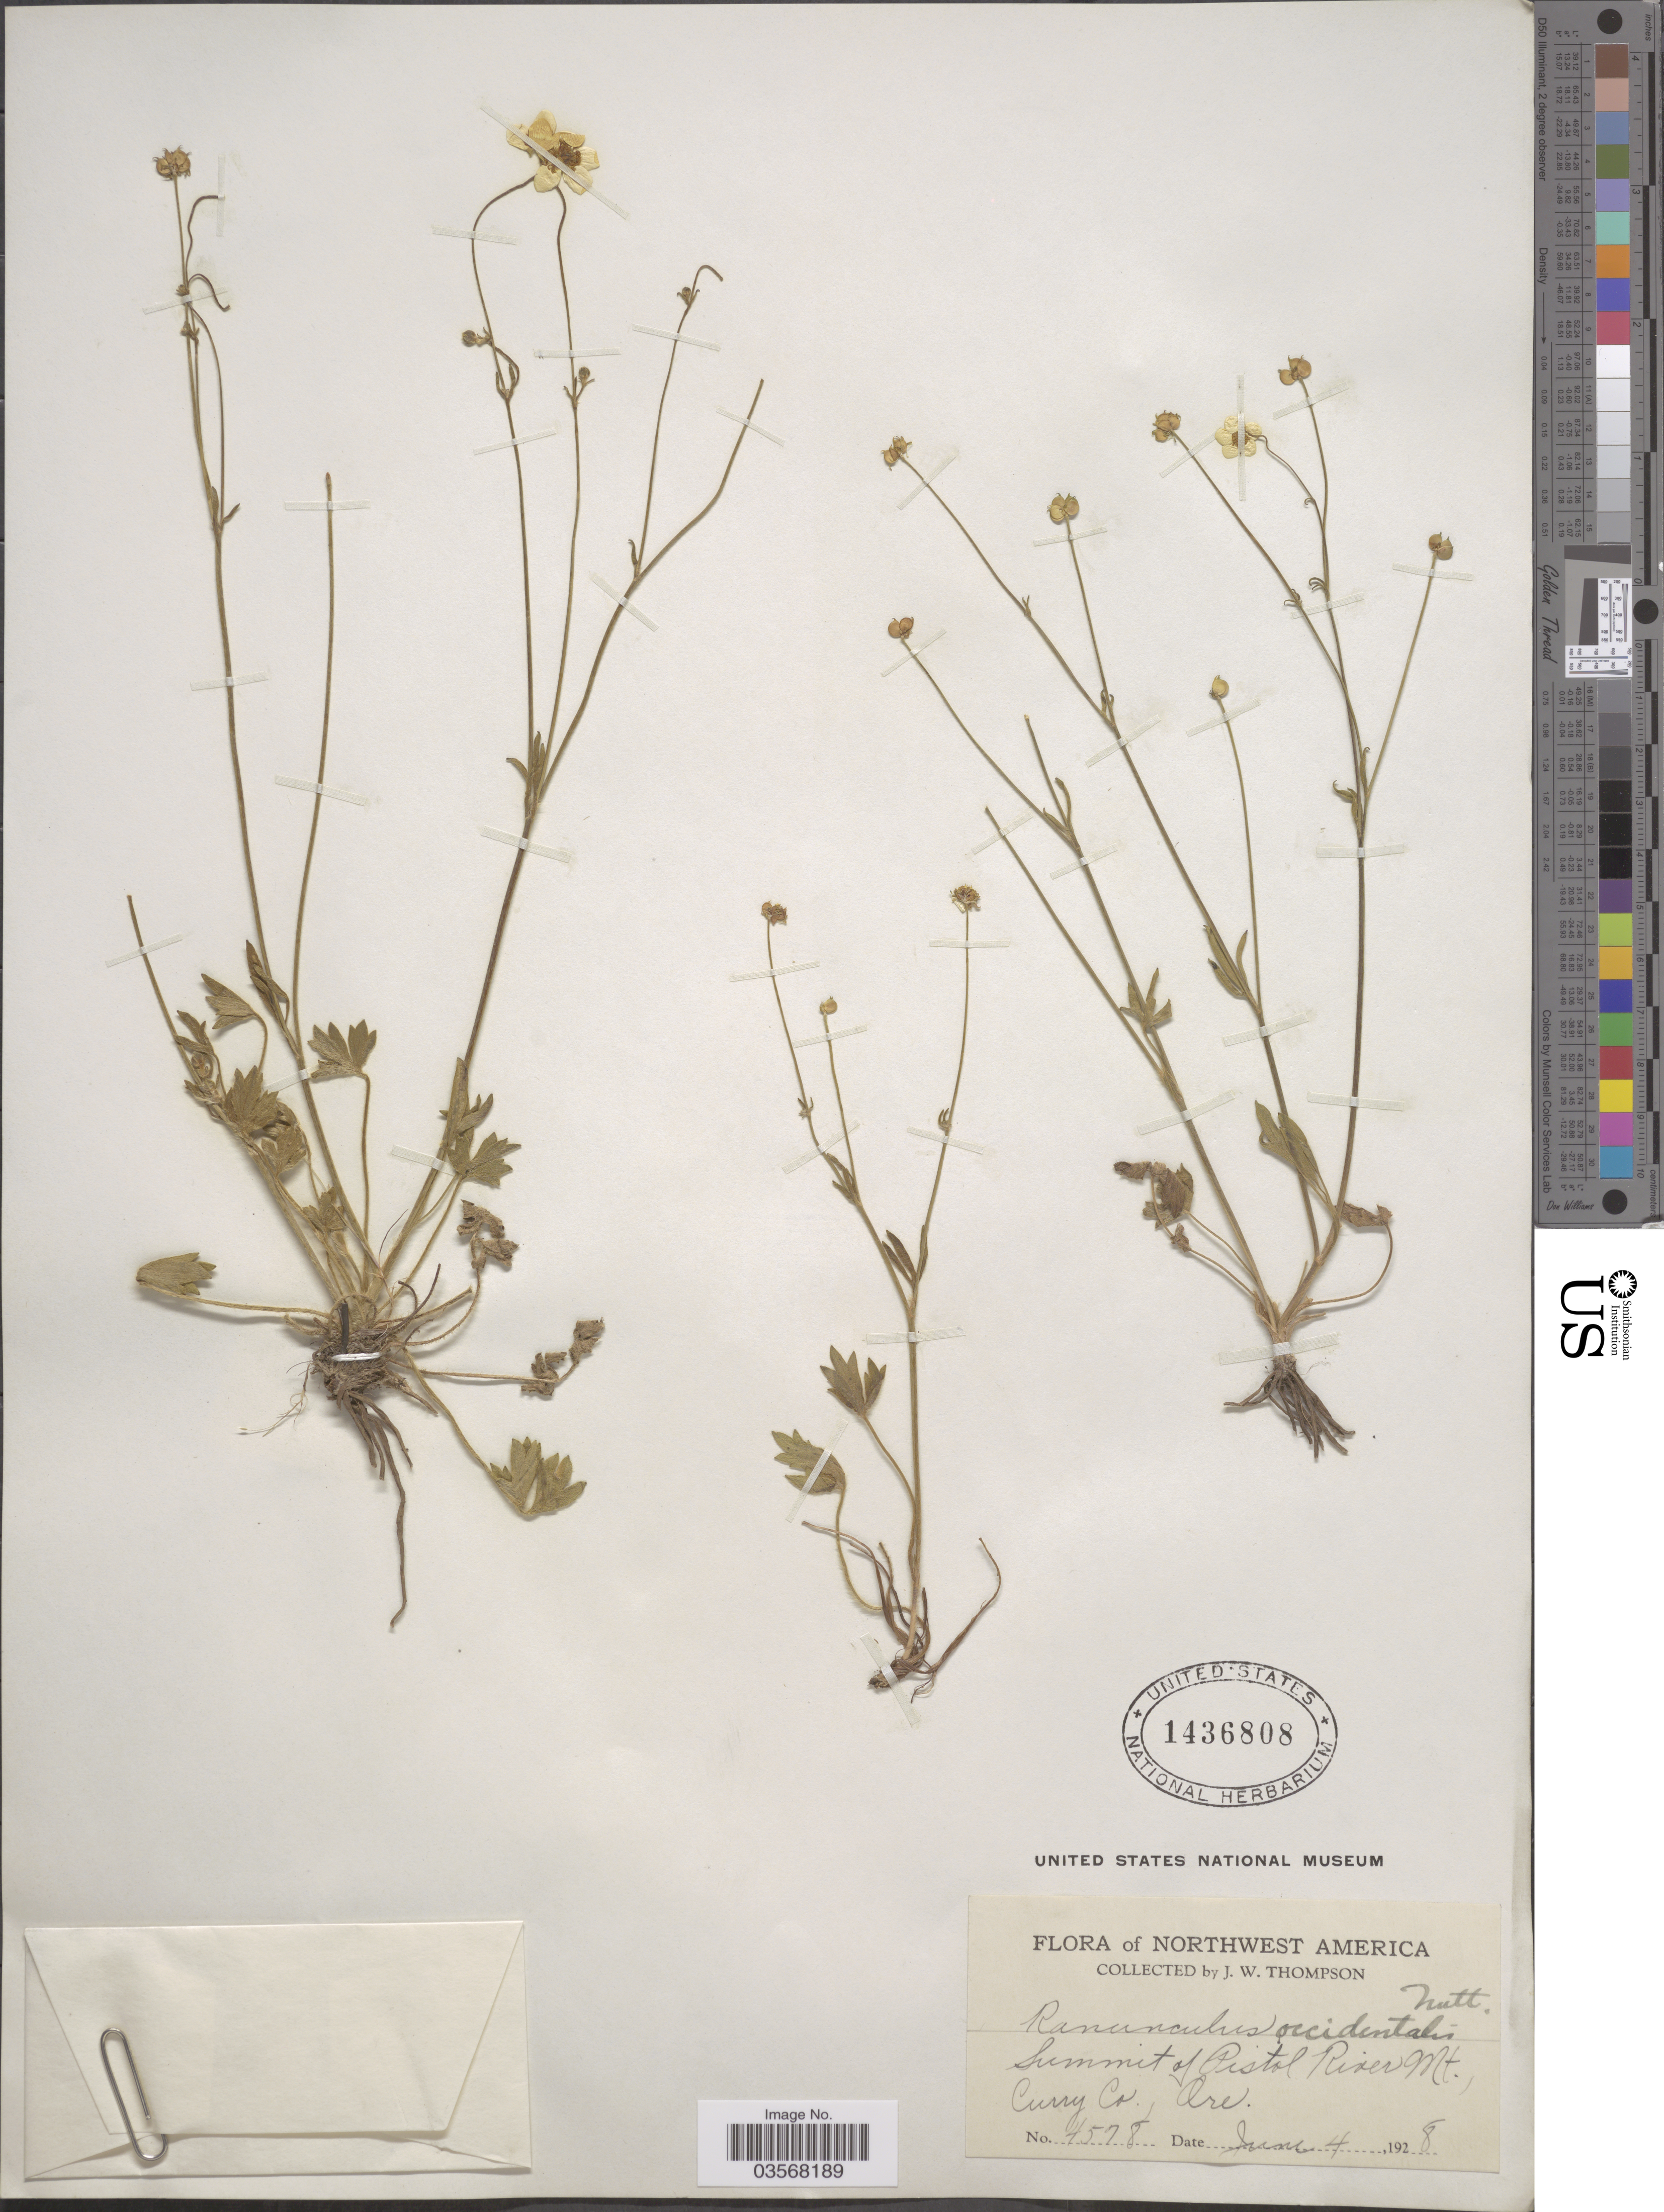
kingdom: Plantae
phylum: Tracheophyta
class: Magnoliopsida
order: Ranunculales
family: Ranunculaceae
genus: Ranunculus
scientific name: Ranunculus occidentalis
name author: Nutt.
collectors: J. Thompson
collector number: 4578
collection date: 1928-06-04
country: United States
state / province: Oregon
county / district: Curry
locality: Northwest America. Summit of Pistol River Mt., Curry Co.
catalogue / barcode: US 1436808